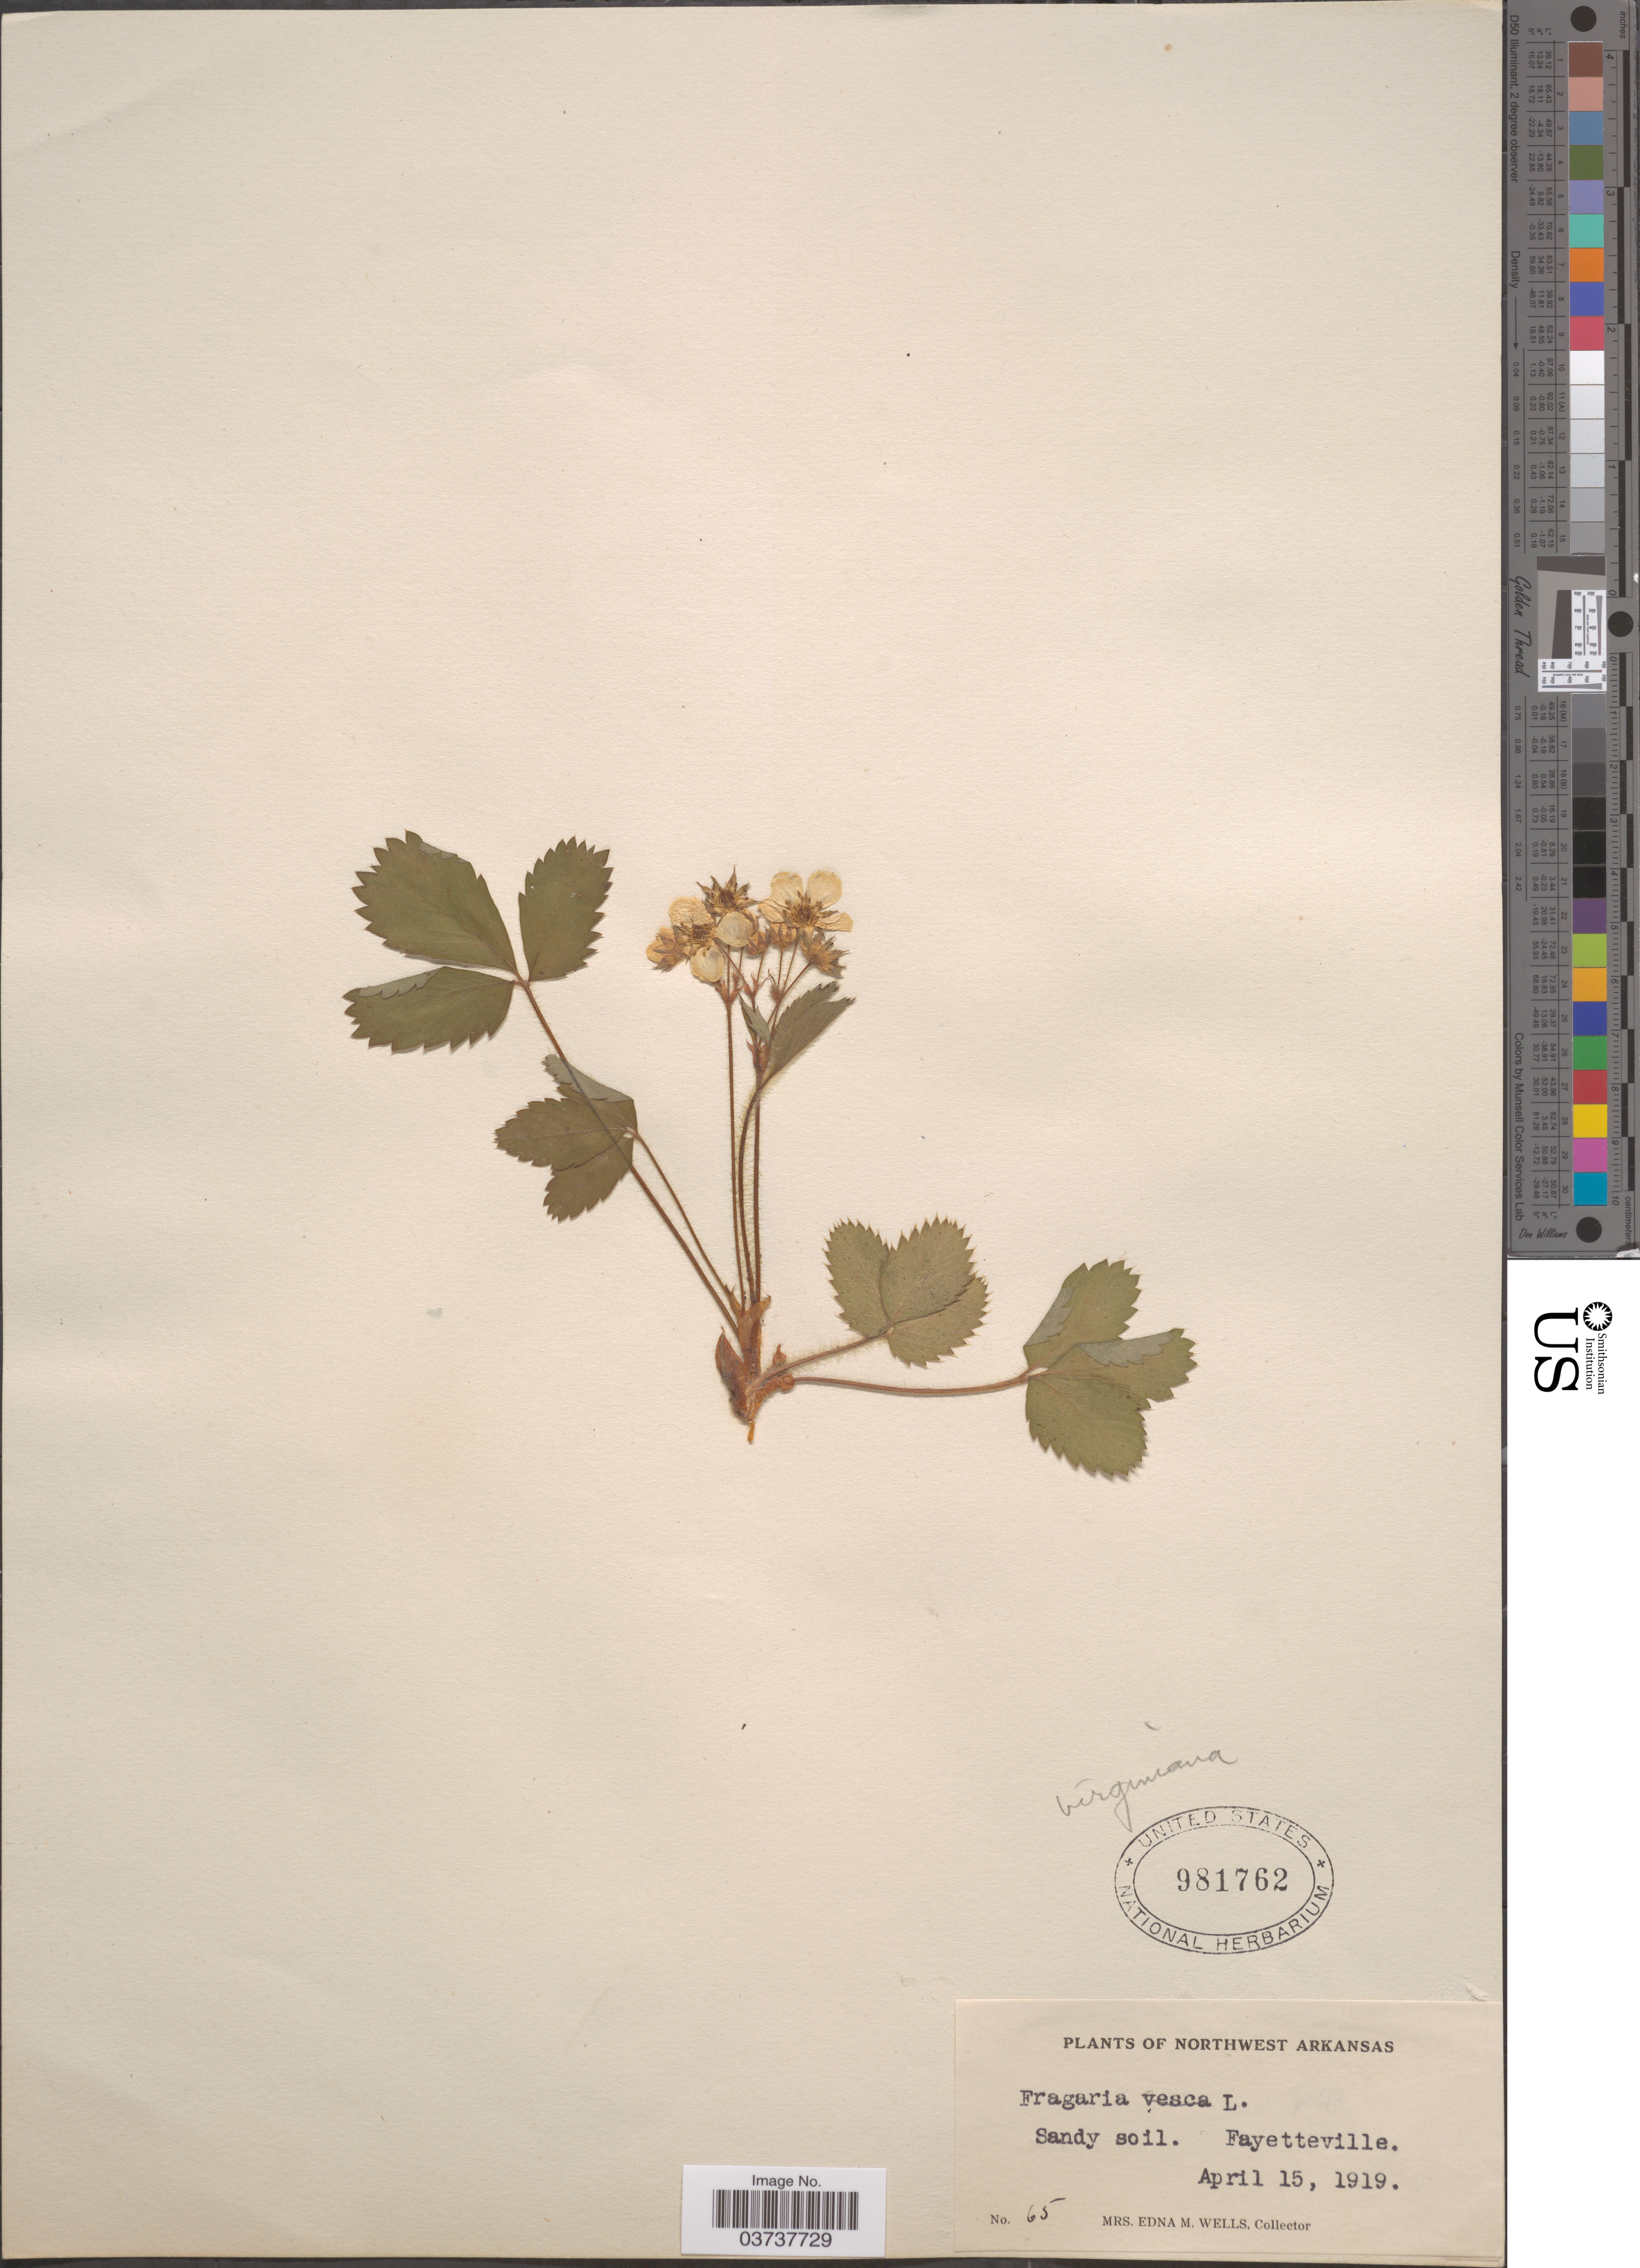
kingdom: Plantae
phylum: Tracheophyta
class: Magnoliopsida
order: Rosales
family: Rosaceae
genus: Fragaria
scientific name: Fragaria virginiana subsp. glauca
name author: (S. Watson) Staudt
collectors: E. M. Wells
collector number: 65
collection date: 1919-04-15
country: United States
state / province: Arkansas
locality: Northwest Arkansas. Fayetteville.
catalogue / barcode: US 981762